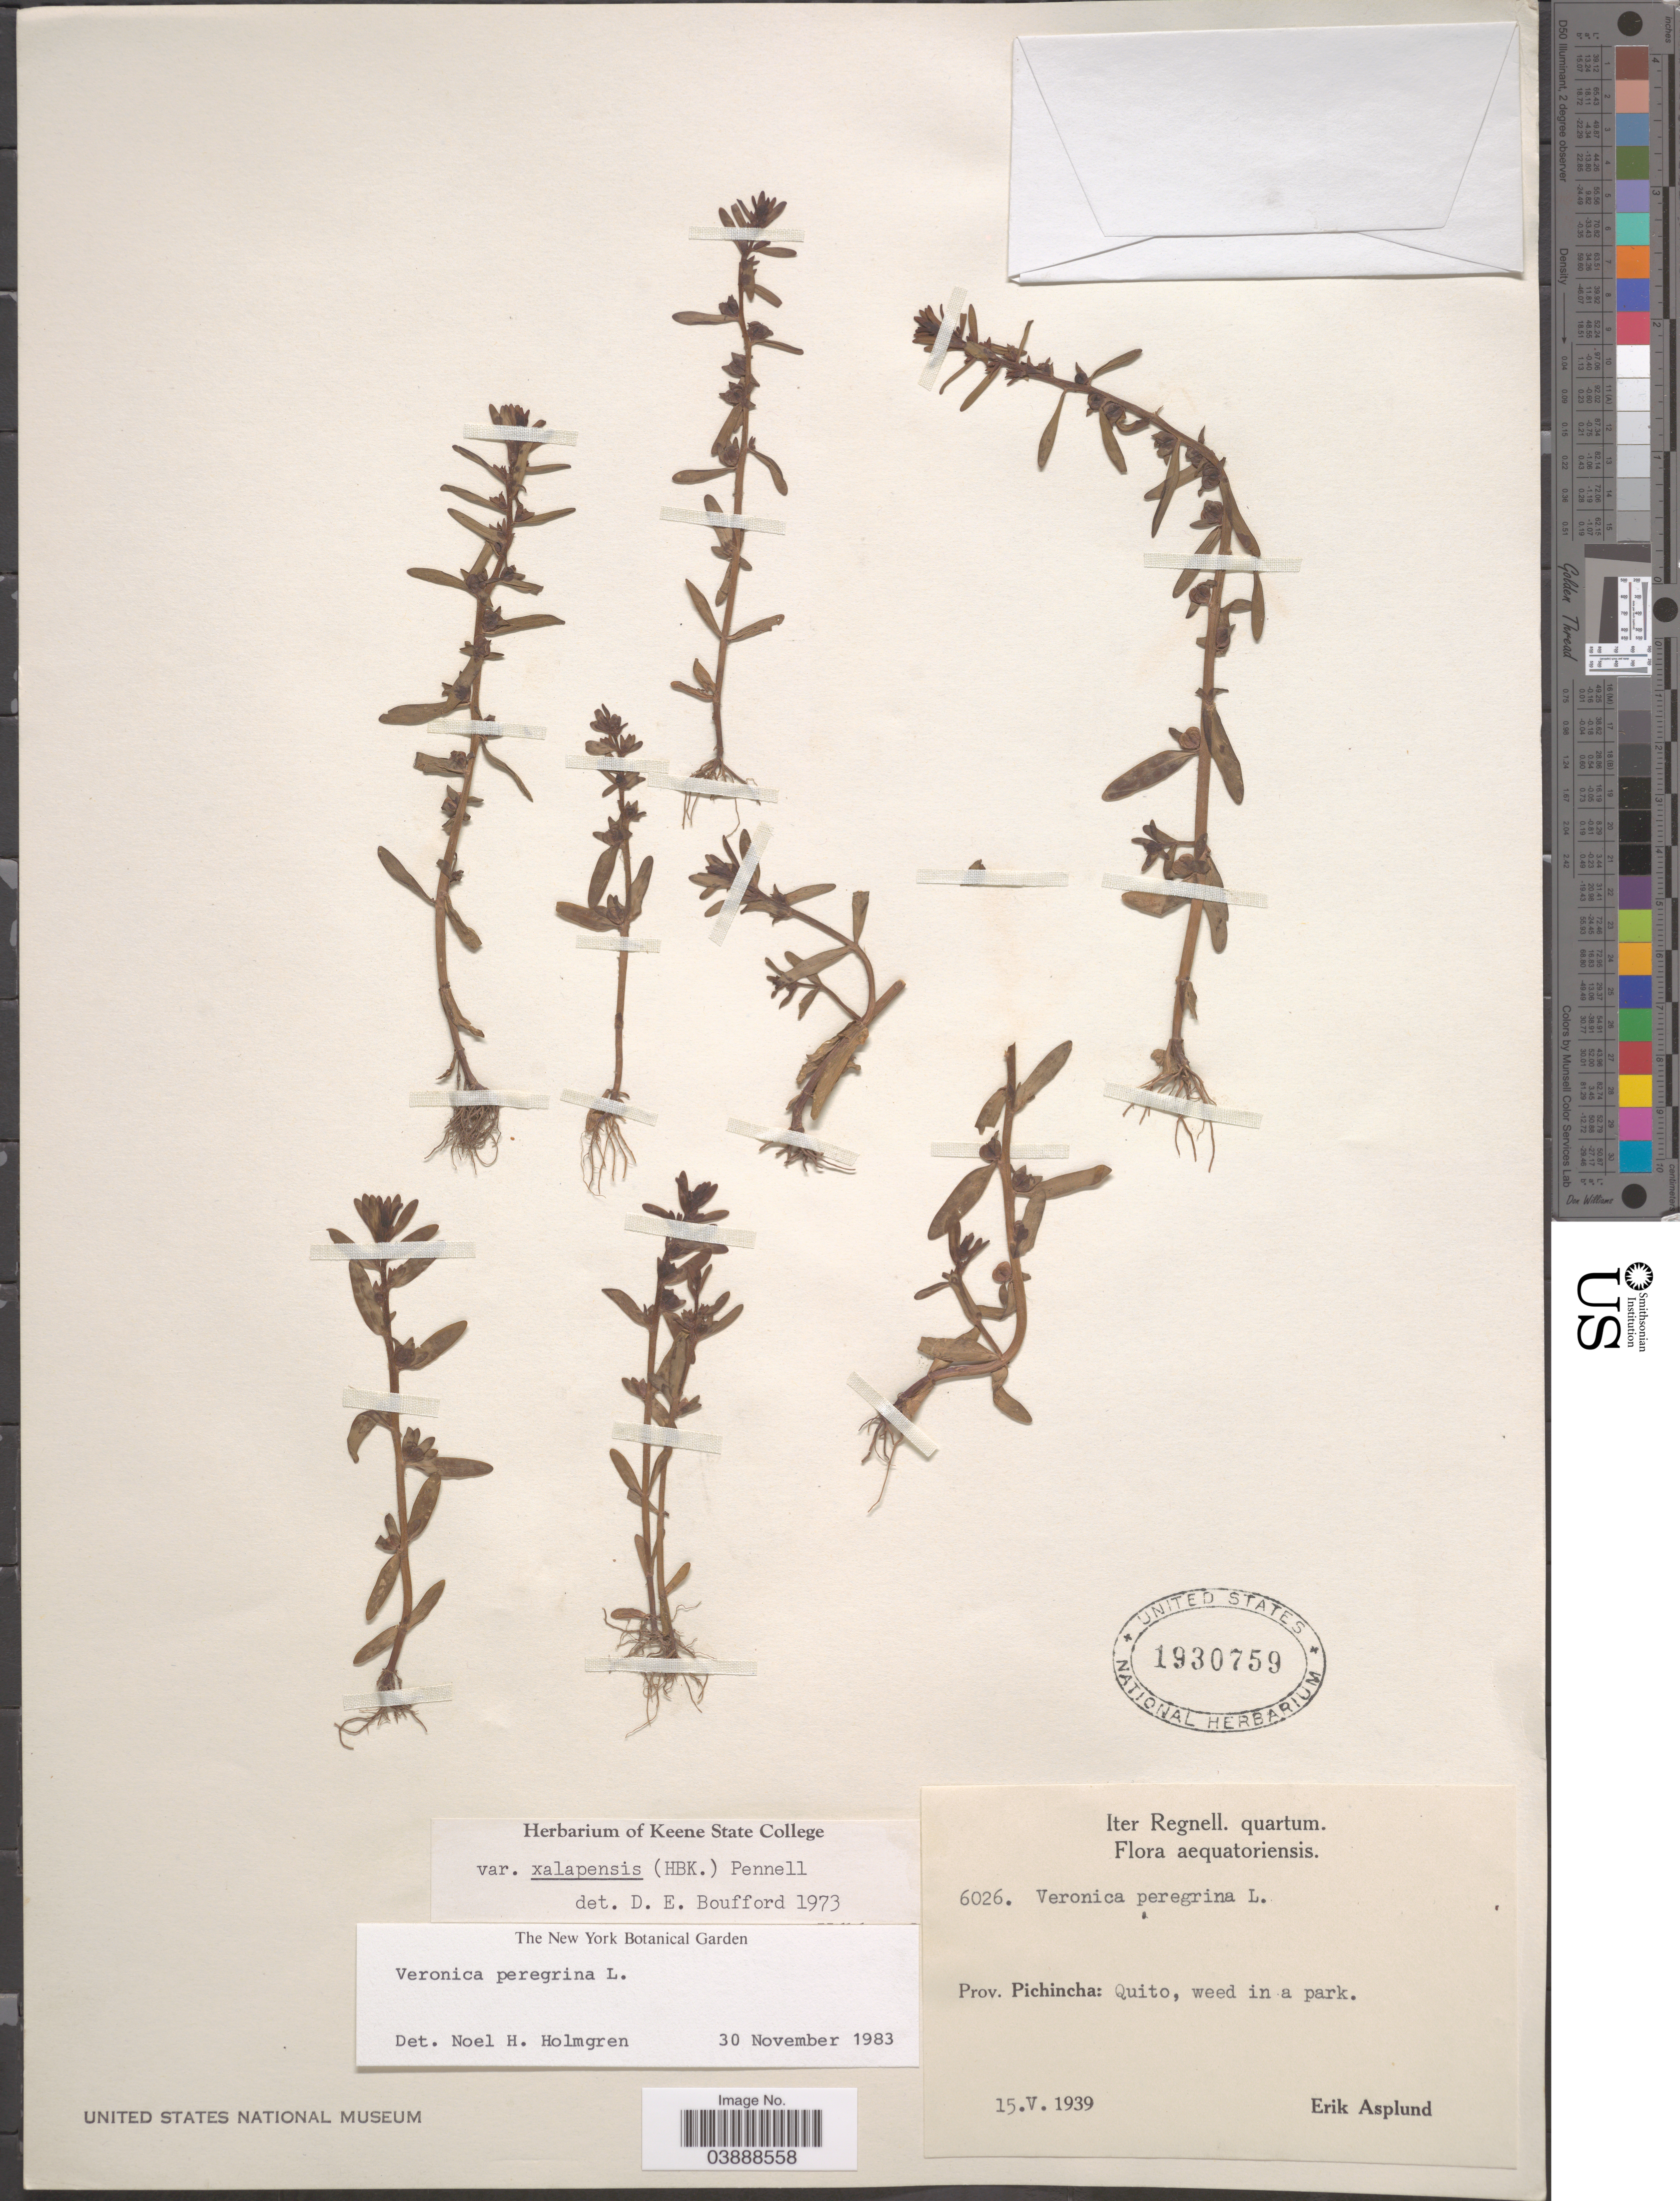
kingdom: Plantae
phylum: Tracheophyta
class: Magnoliopsida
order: Lamiales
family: Plantaginaceae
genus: Veronica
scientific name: Veronica peregrina var. xalapensis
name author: Kunth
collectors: E. Asplund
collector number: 6026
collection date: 1939-05-15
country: Ecuador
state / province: Pichincha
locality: Quito.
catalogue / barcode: US 1930759